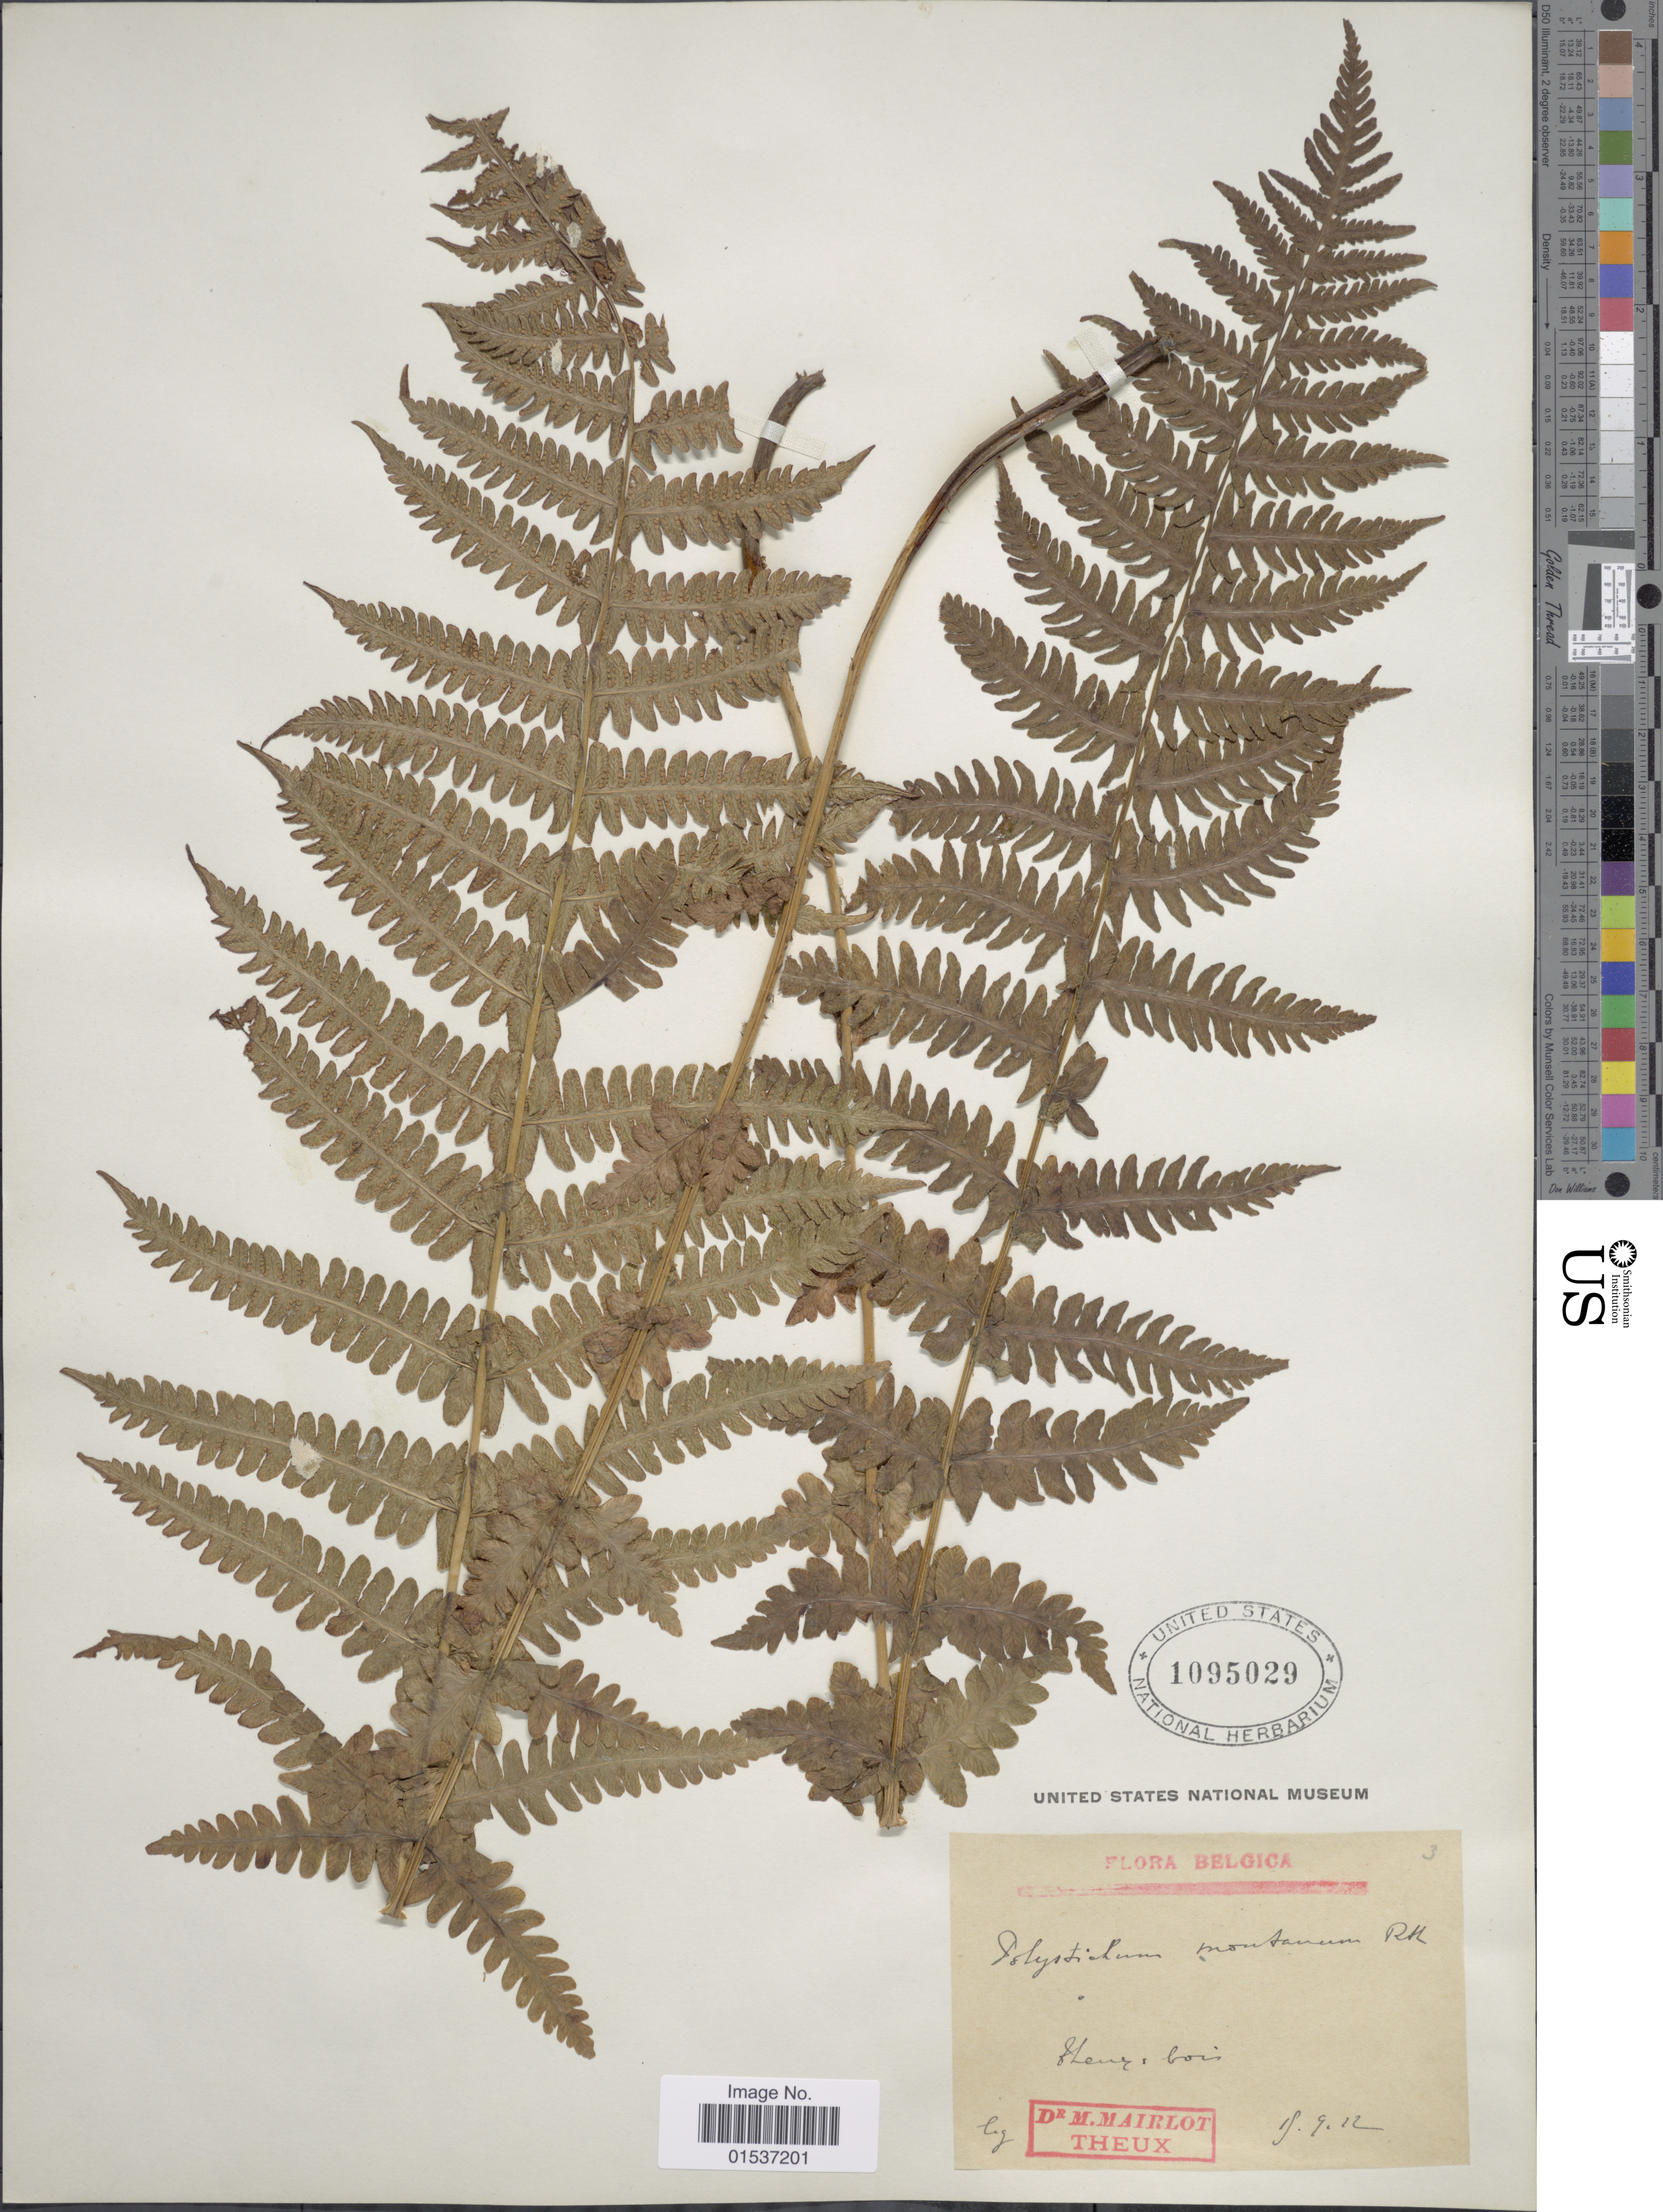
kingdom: Plantae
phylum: Tracheophyta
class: Polypodiopsida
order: Polypodiales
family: Thelypteridaceae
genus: Oreopteris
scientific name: Oreopteris limbosperma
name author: (All.) K. Iwats.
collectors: M. Mairlot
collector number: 3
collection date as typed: Transcribed d/m/y: 15/9/12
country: Belgium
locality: Belgica, Sleux, bois. [interpreted]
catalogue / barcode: US 1095029